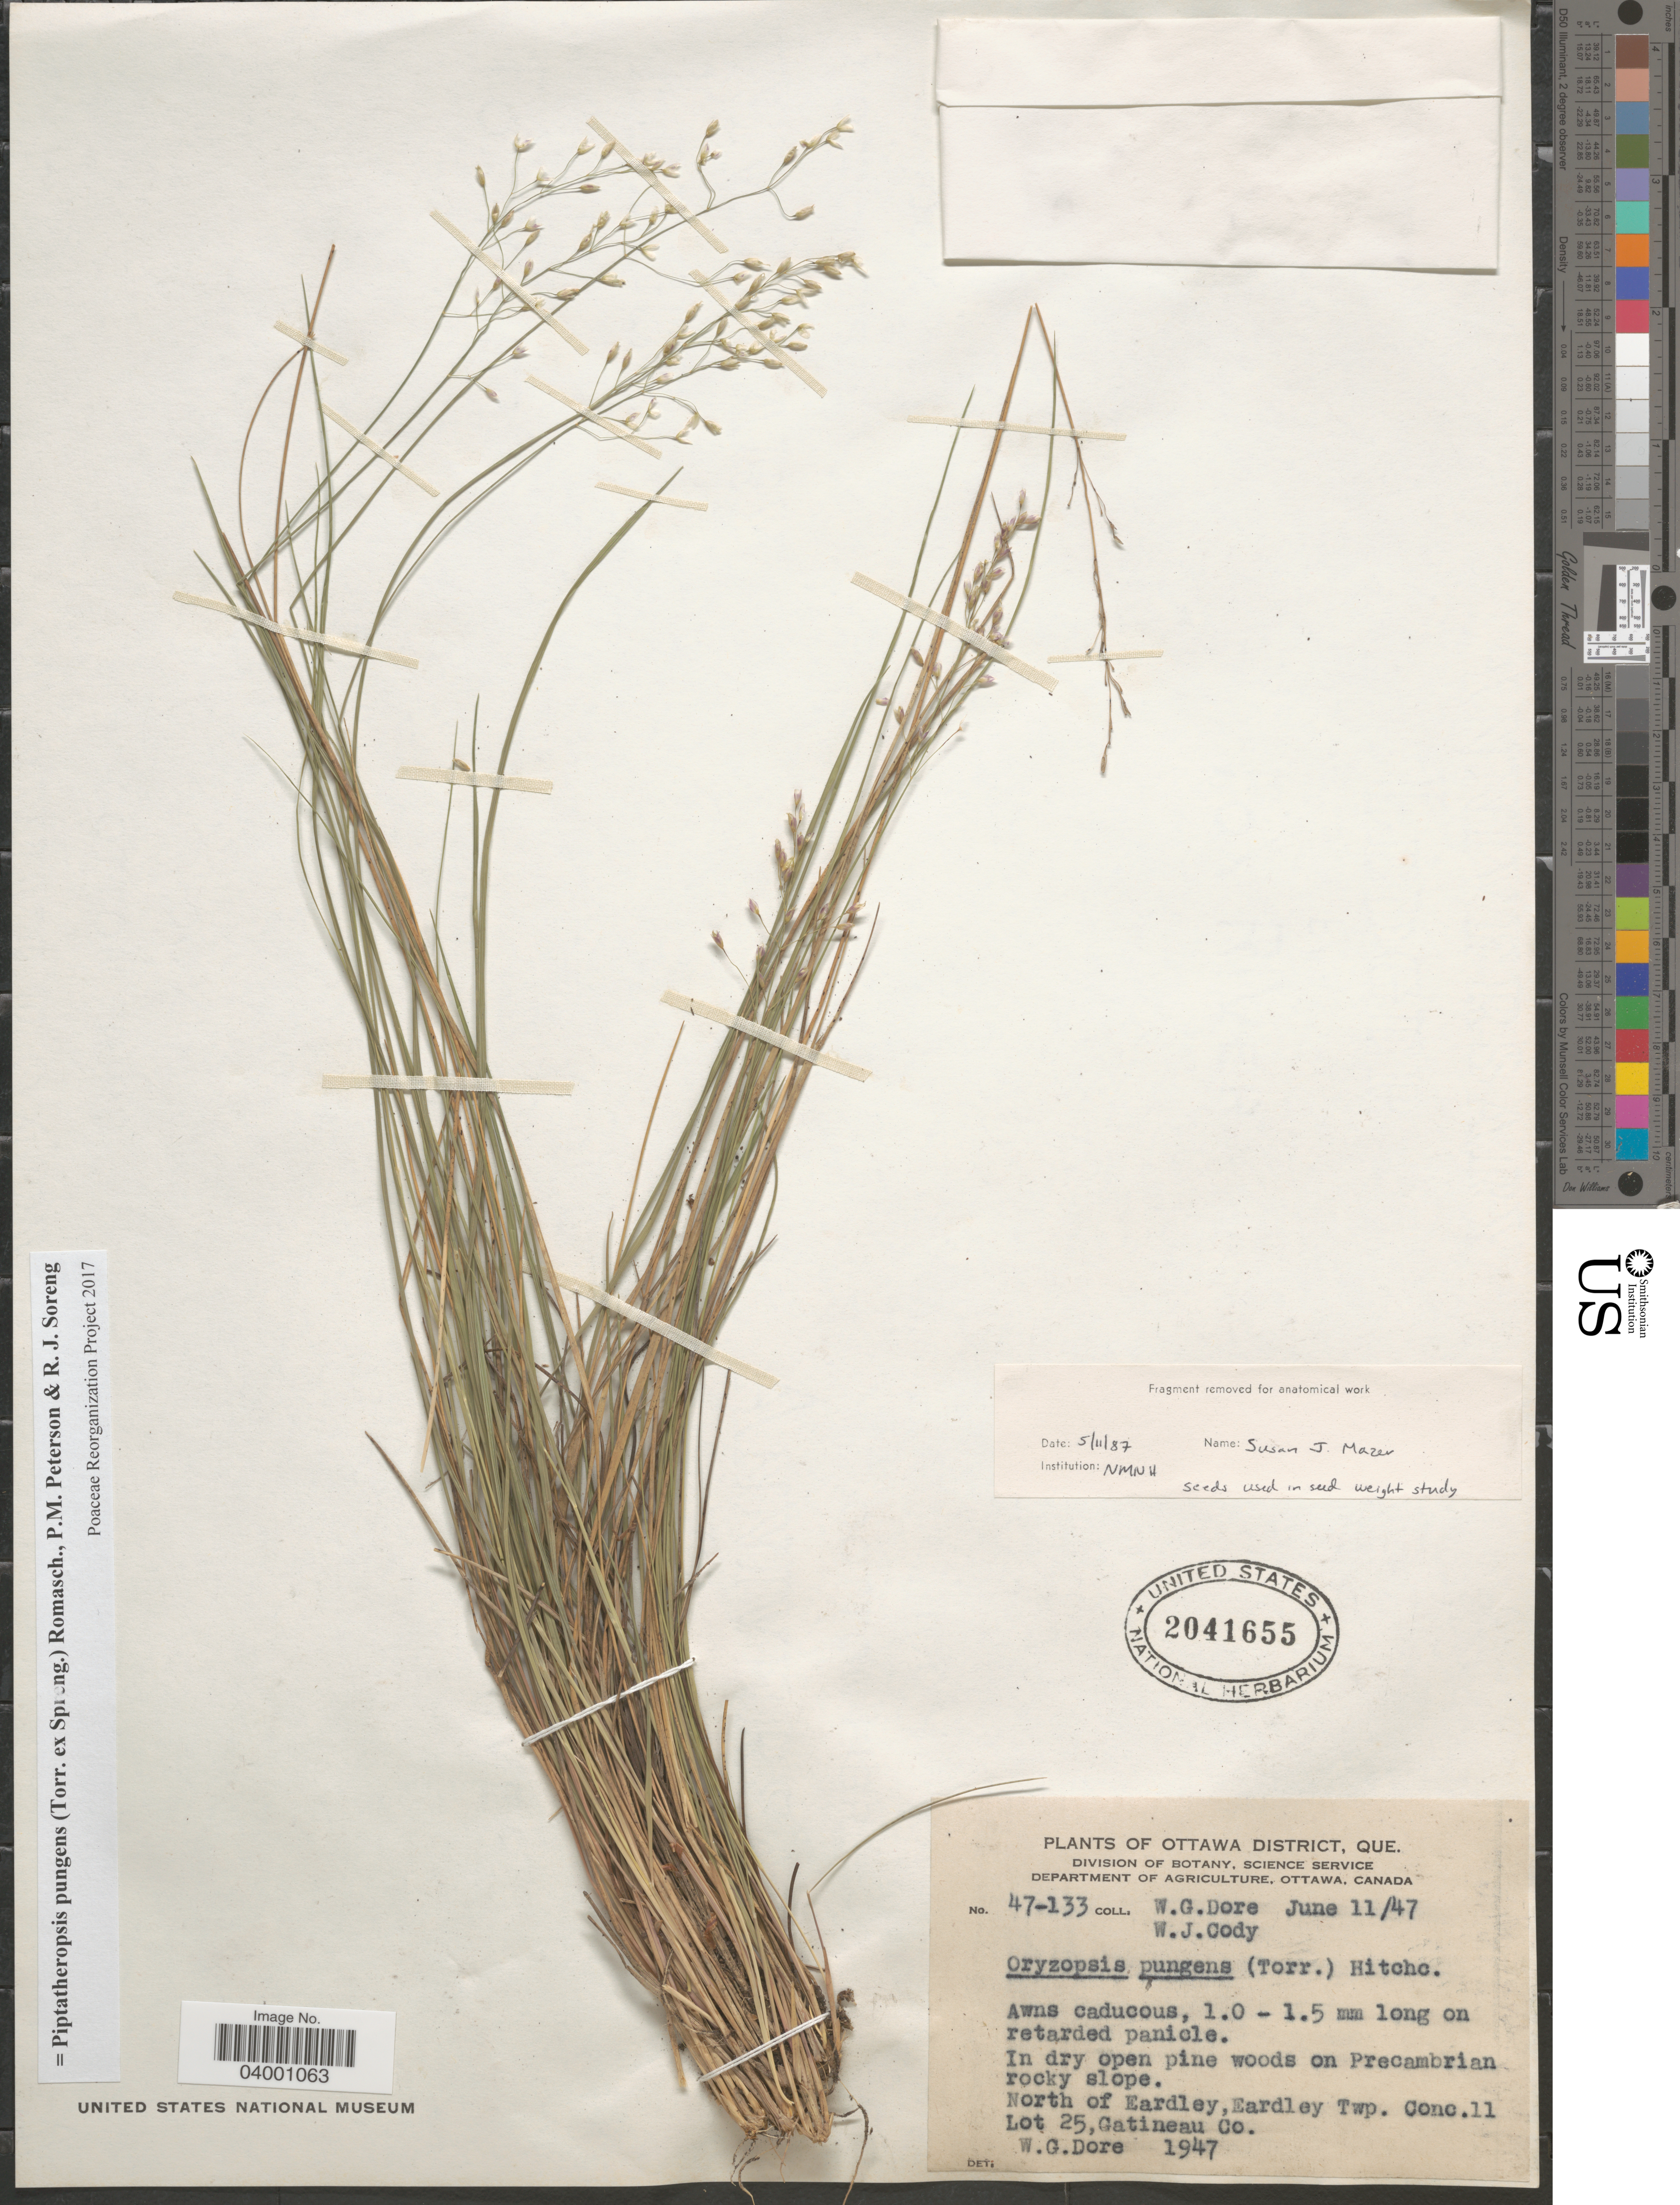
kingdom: Plantae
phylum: Tracheophyta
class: Liliopsida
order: Poales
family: Poaceae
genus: Piptatheropsis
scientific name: Piptatheropsis pungens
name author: (Torr. ex Spreng.) Romasch. et al.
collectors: W. Dore & W. Cody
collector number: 47-133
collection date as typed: Transcribed d/m/y: 11/6/47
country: Canada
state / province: Quebec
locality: Ottawa District. North of Eardley, Eardley Twp. Conc. 11, Lot 25, Gatineu Co.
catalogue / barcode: US 2041655